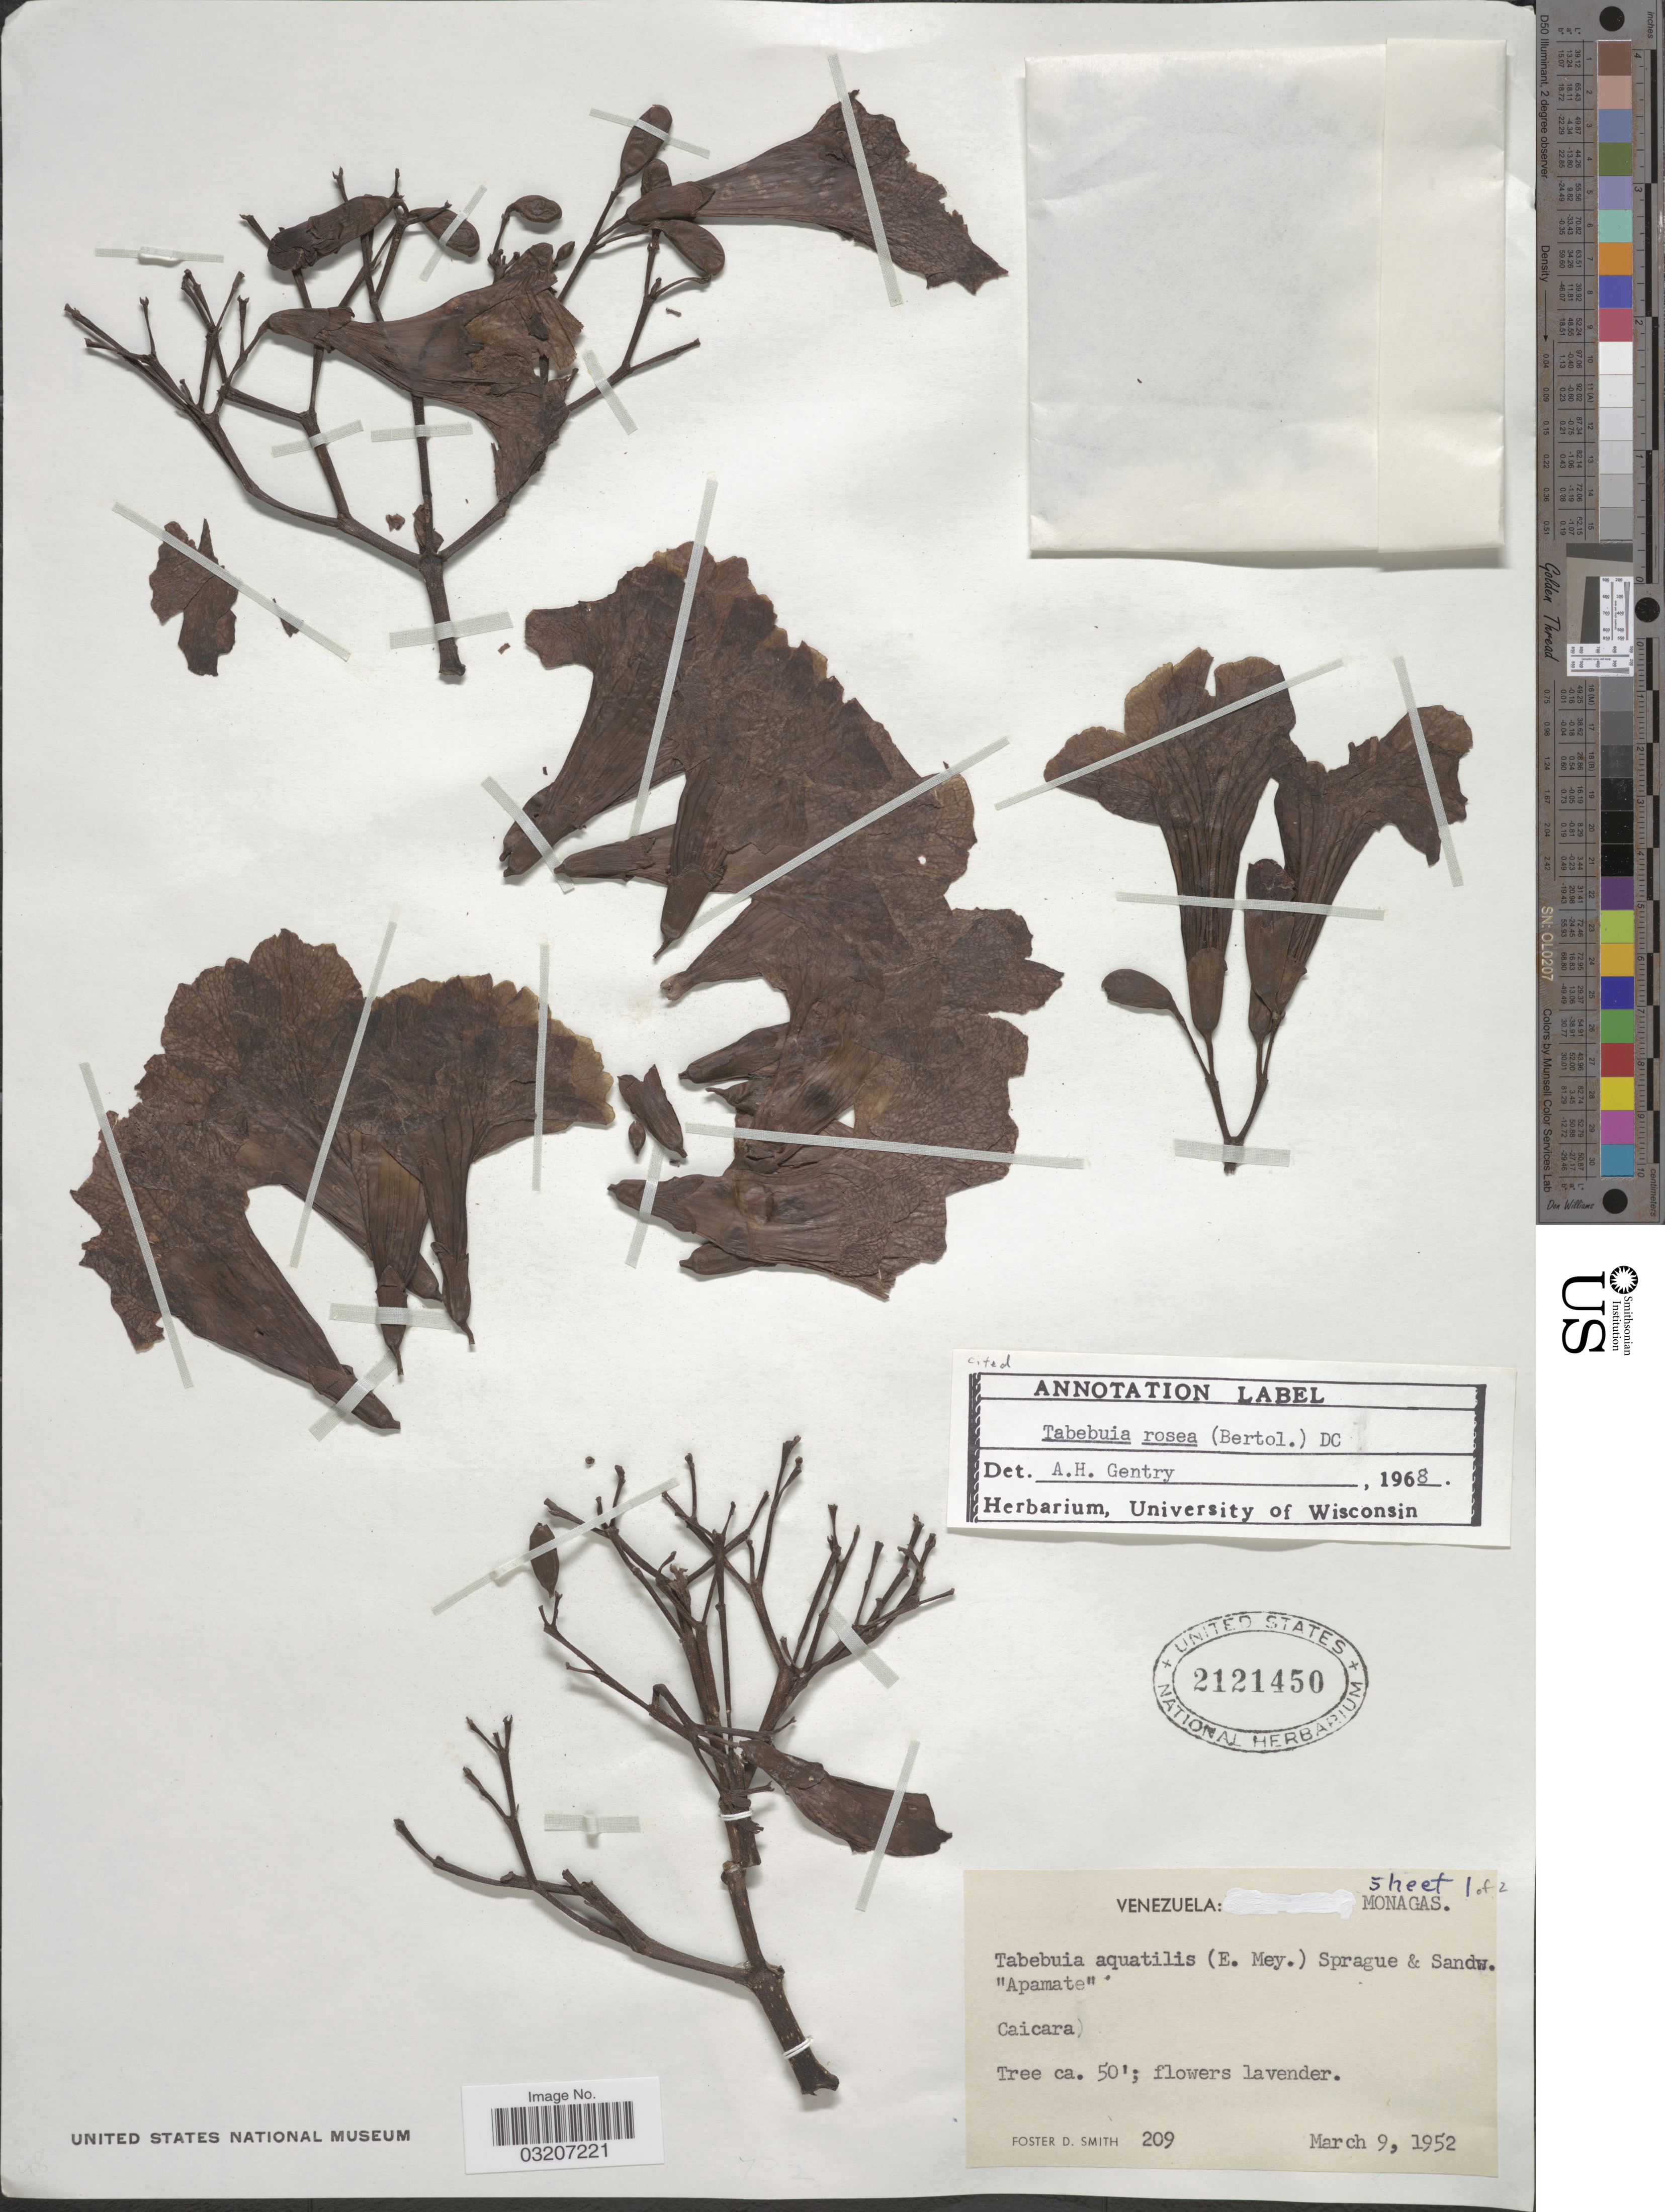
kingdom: Plantae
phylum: Tracheophyta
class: Magnoliopsida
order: Lamiales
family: Bignoniaceae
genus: Tabebuia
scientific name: Tabebuia rosea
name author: (Bertol.) DC.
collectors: F. Smith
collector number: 209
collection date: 1952-03-09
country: Venezuela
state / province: Monagas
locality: Caicara.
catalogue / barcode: US 2121450